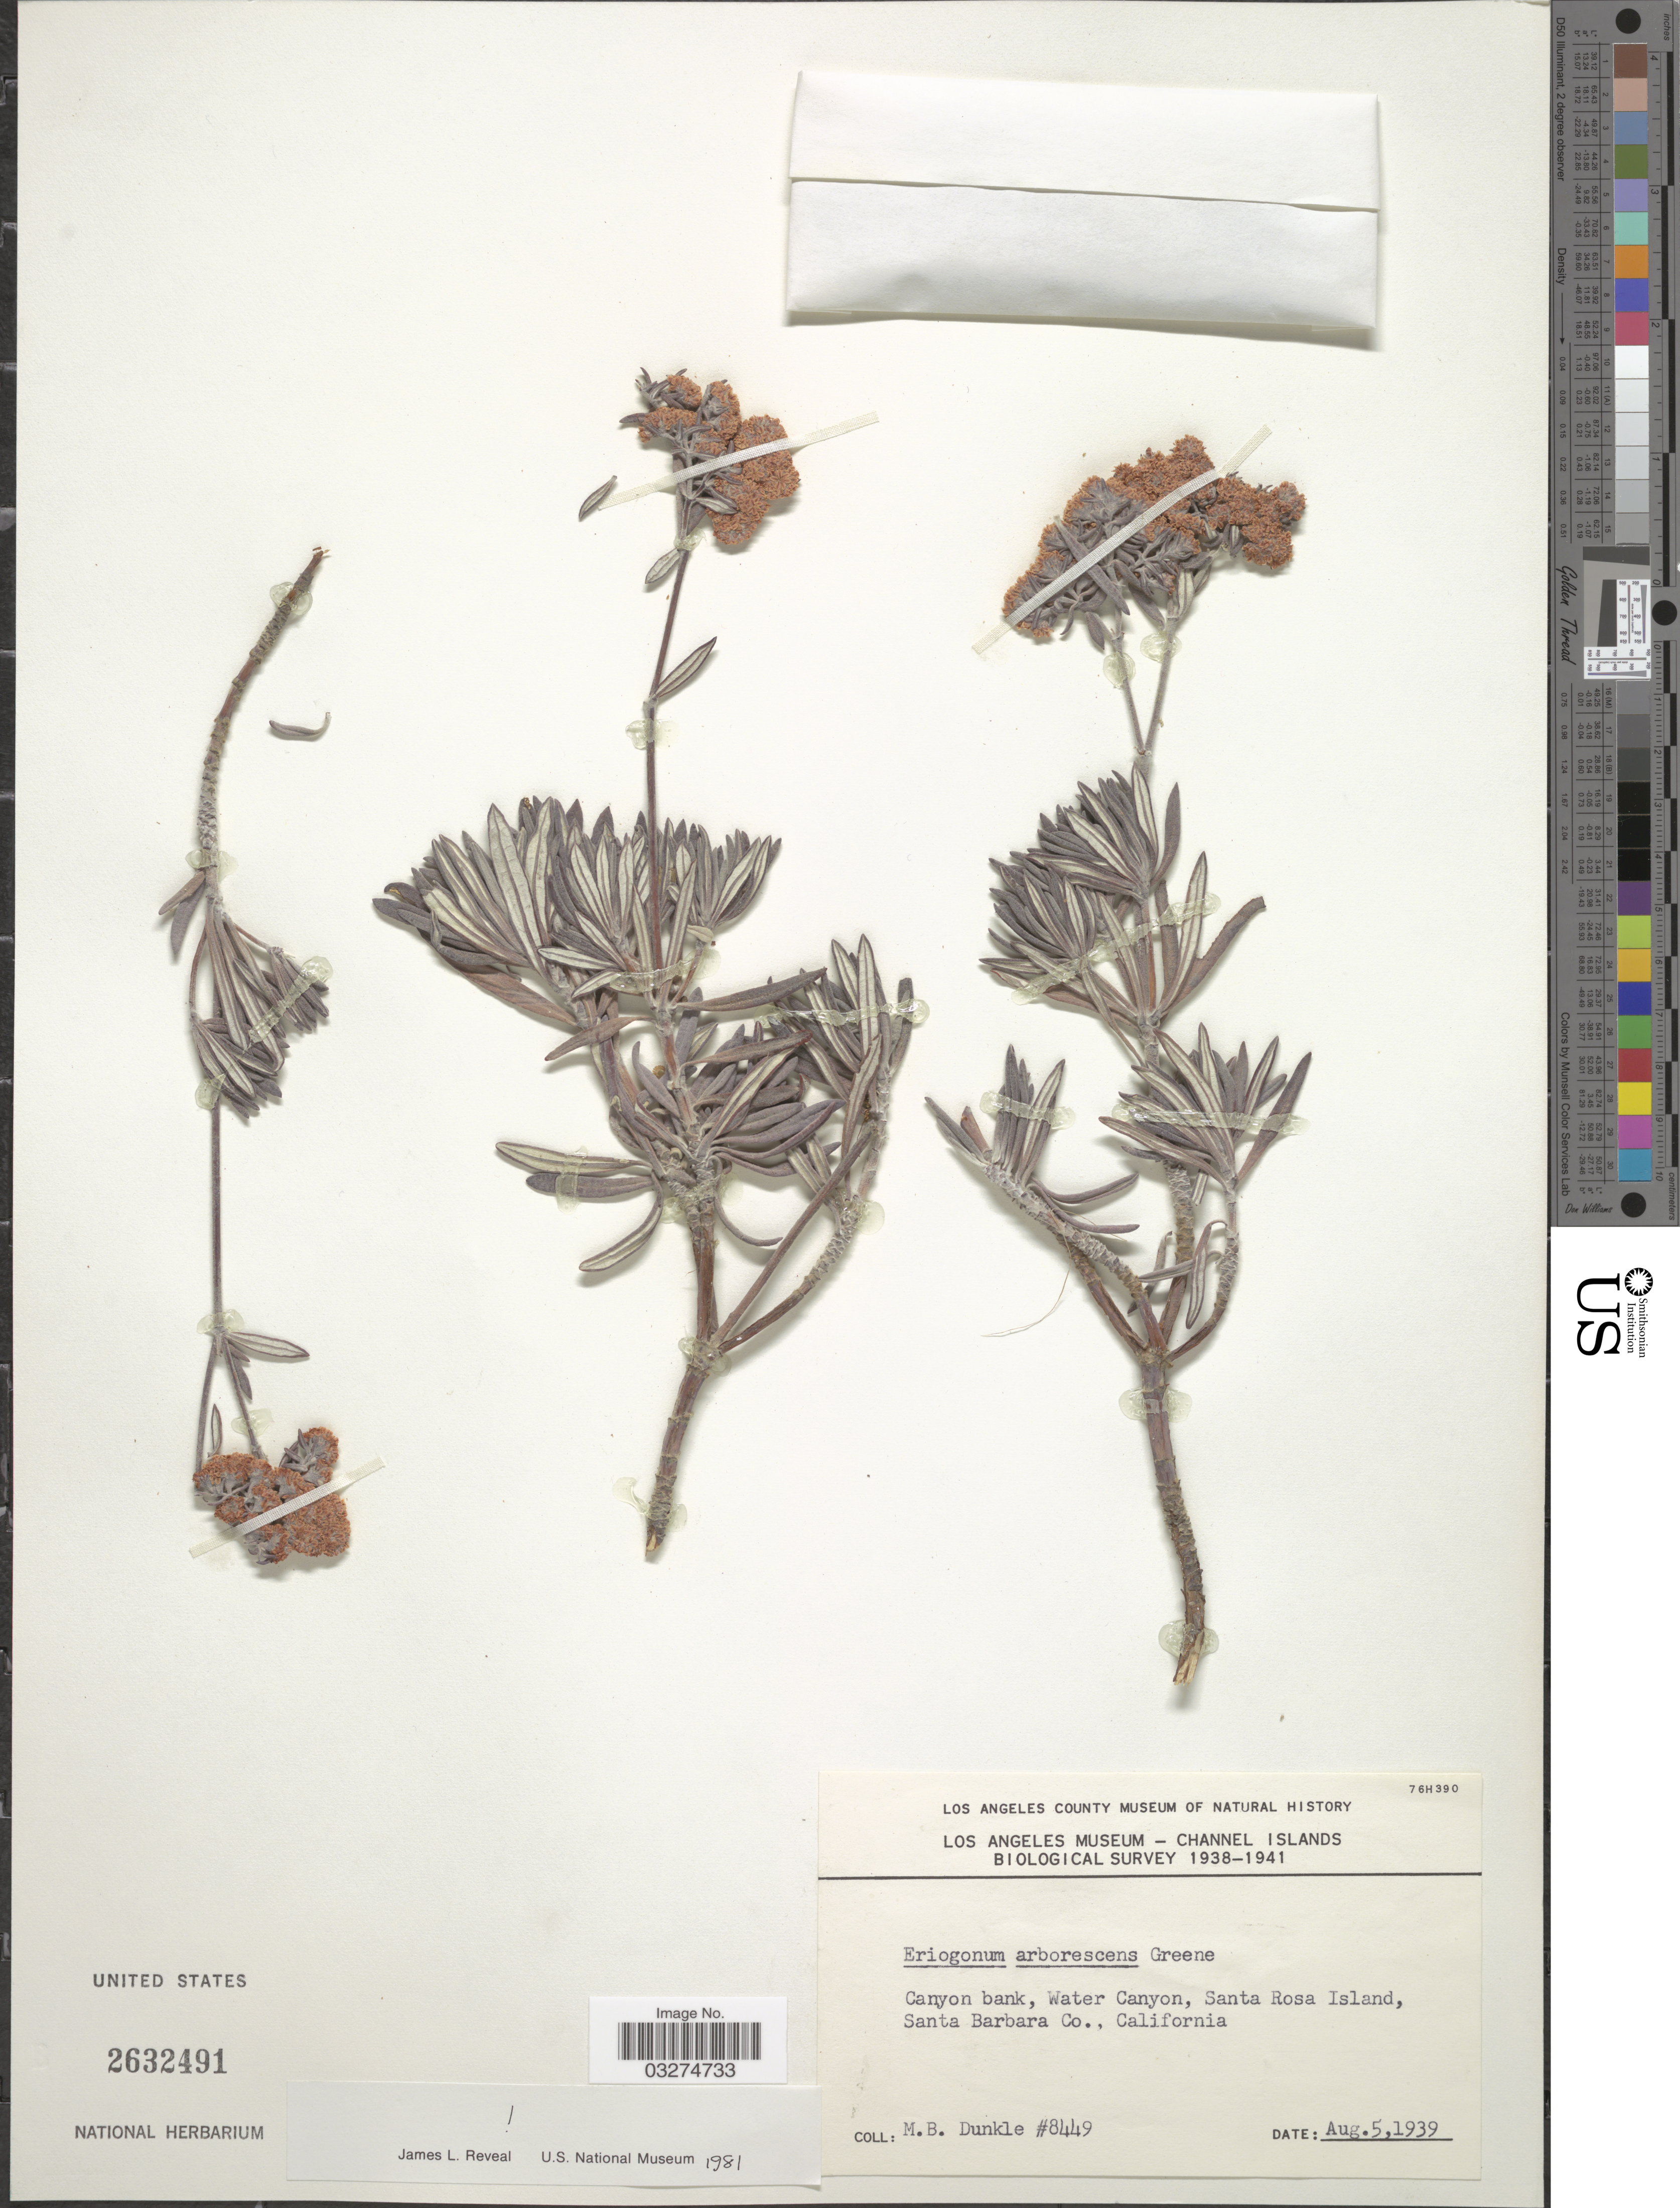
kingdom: Plantae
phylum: Tracheophyta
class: Magnoliopsida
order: Caryophyllales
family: Polygonaceae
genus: Eriogonum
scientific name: Eriogonum arborescens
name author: Greene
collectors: M. Dunkle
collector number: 8449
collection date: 1939-08-05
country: United States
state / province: California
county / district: Santa Barbara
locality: Canyon bank, Water Canyon, Santa Rosa Island, Santa Barbara Co.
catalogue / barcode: US 2632491